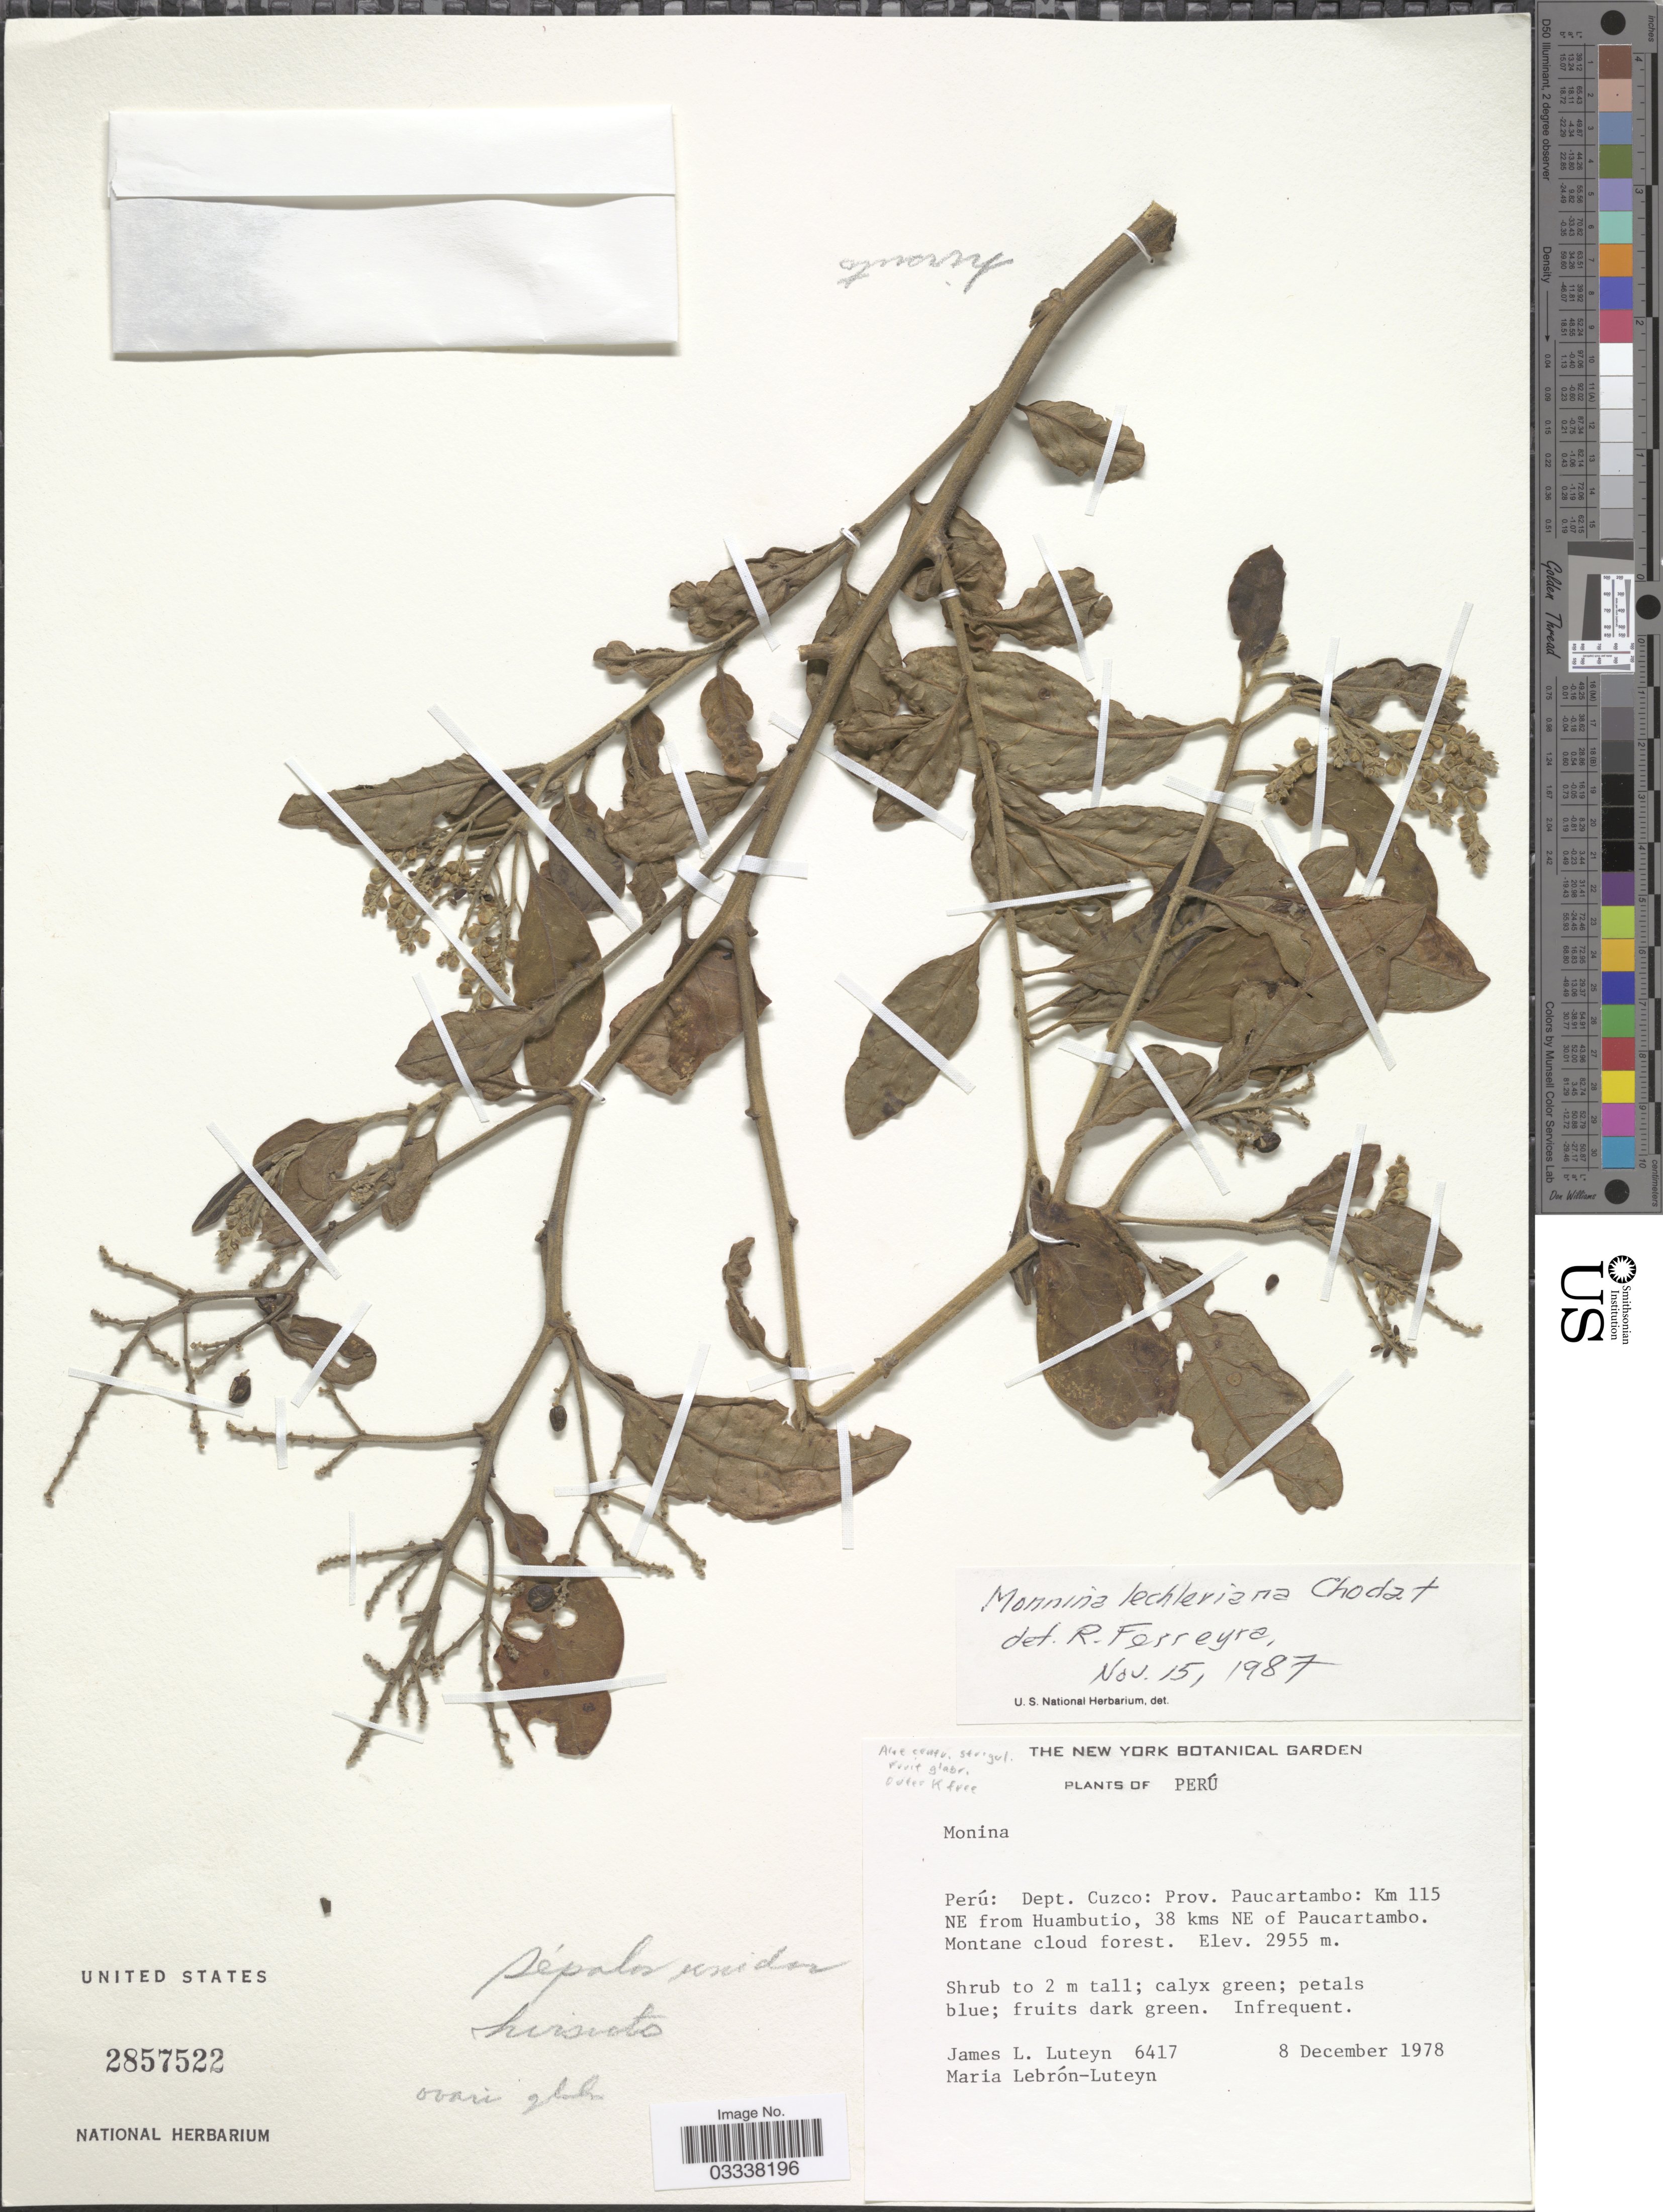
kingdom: Plantae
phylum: Tracheophyta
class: Magnoliopsida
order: Fabales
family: Polygalaceae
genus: Monnina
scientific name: Monnina lechleriana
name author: Chodat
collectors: J. Luteyn & M. L. Lebrón-Luteyn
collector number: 6417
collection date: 1978-12-08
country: Peru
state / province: Cusco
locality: Dept. Cuzco: Prov. Paucartambo: Km 115 NE from Huambutio, 38 kms NE of Paucartambo.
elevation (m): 2955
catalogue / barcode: US 2857522